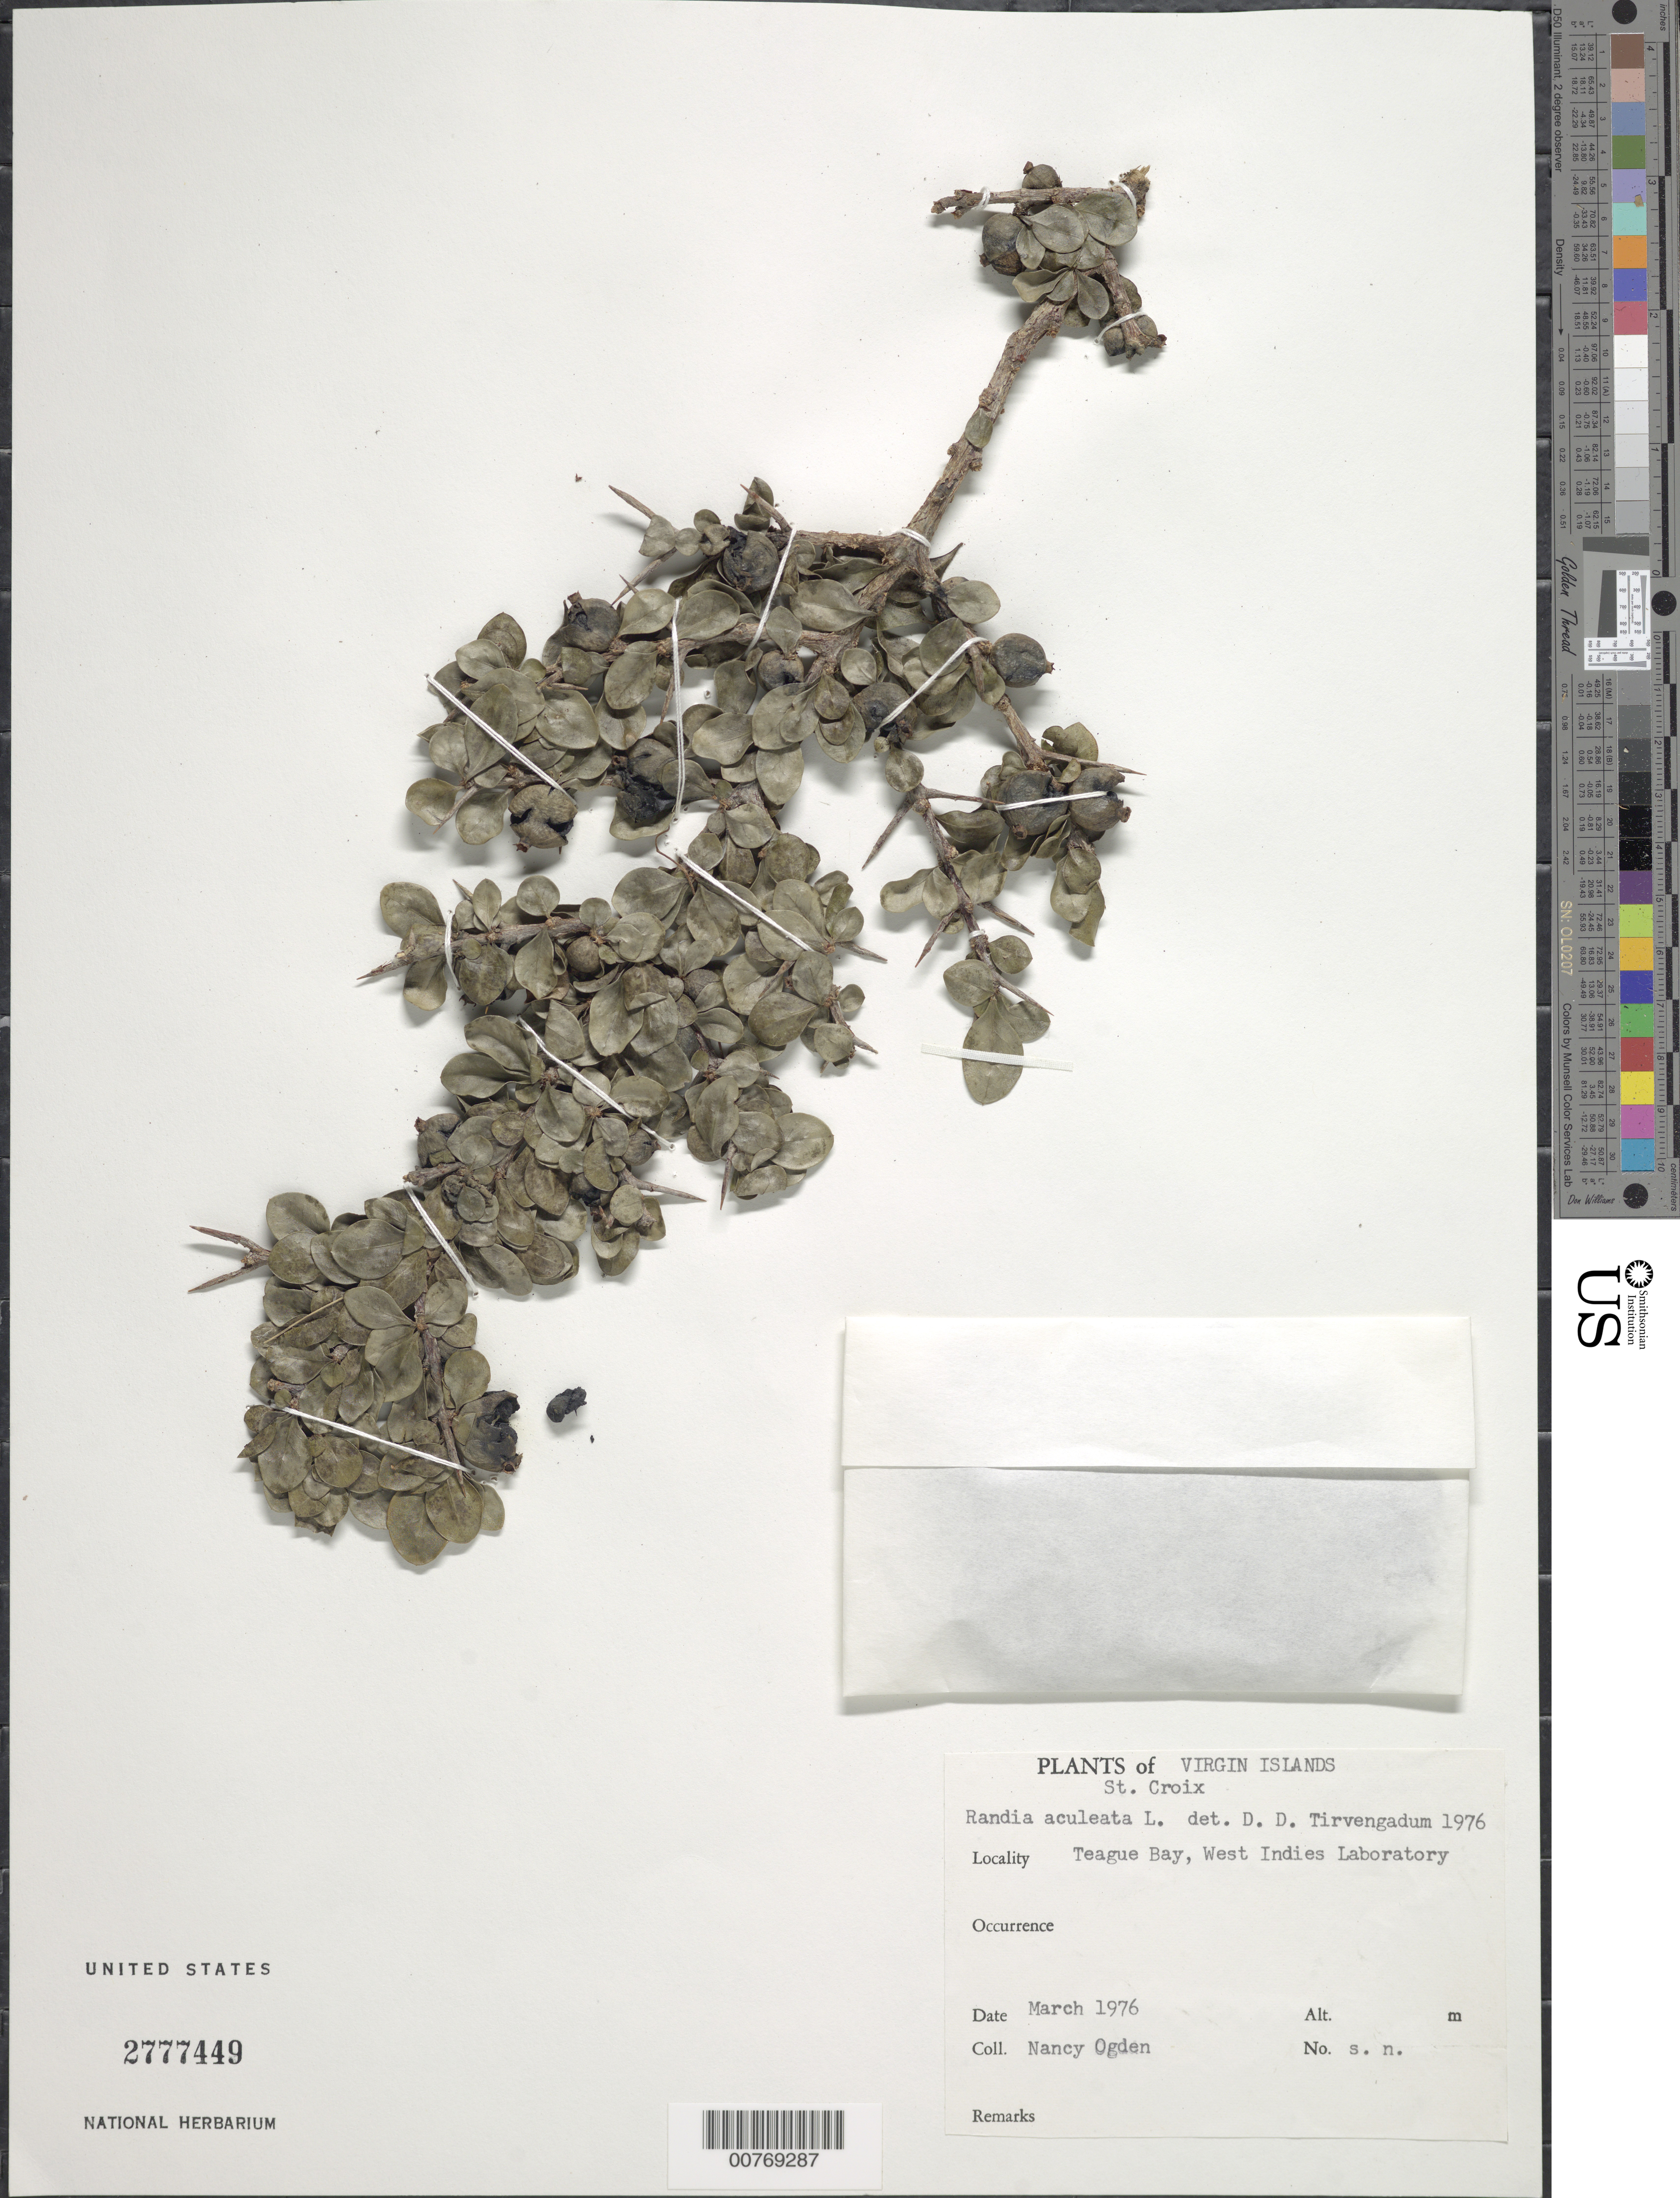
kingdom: Plantae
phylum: Tracheophyta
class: Magnoliopsida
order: Gentianales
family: Rubiaceae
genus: Randia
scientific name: Randia aculeata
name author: L.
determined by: Tirvengadum, D. D.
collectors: N. Ogden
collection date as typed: Mar 1976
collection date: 1976-03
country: U.S. Virgin Islands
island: St. Croix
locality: Teague Bay, West Indies Laboratory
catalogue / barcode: US 2777449